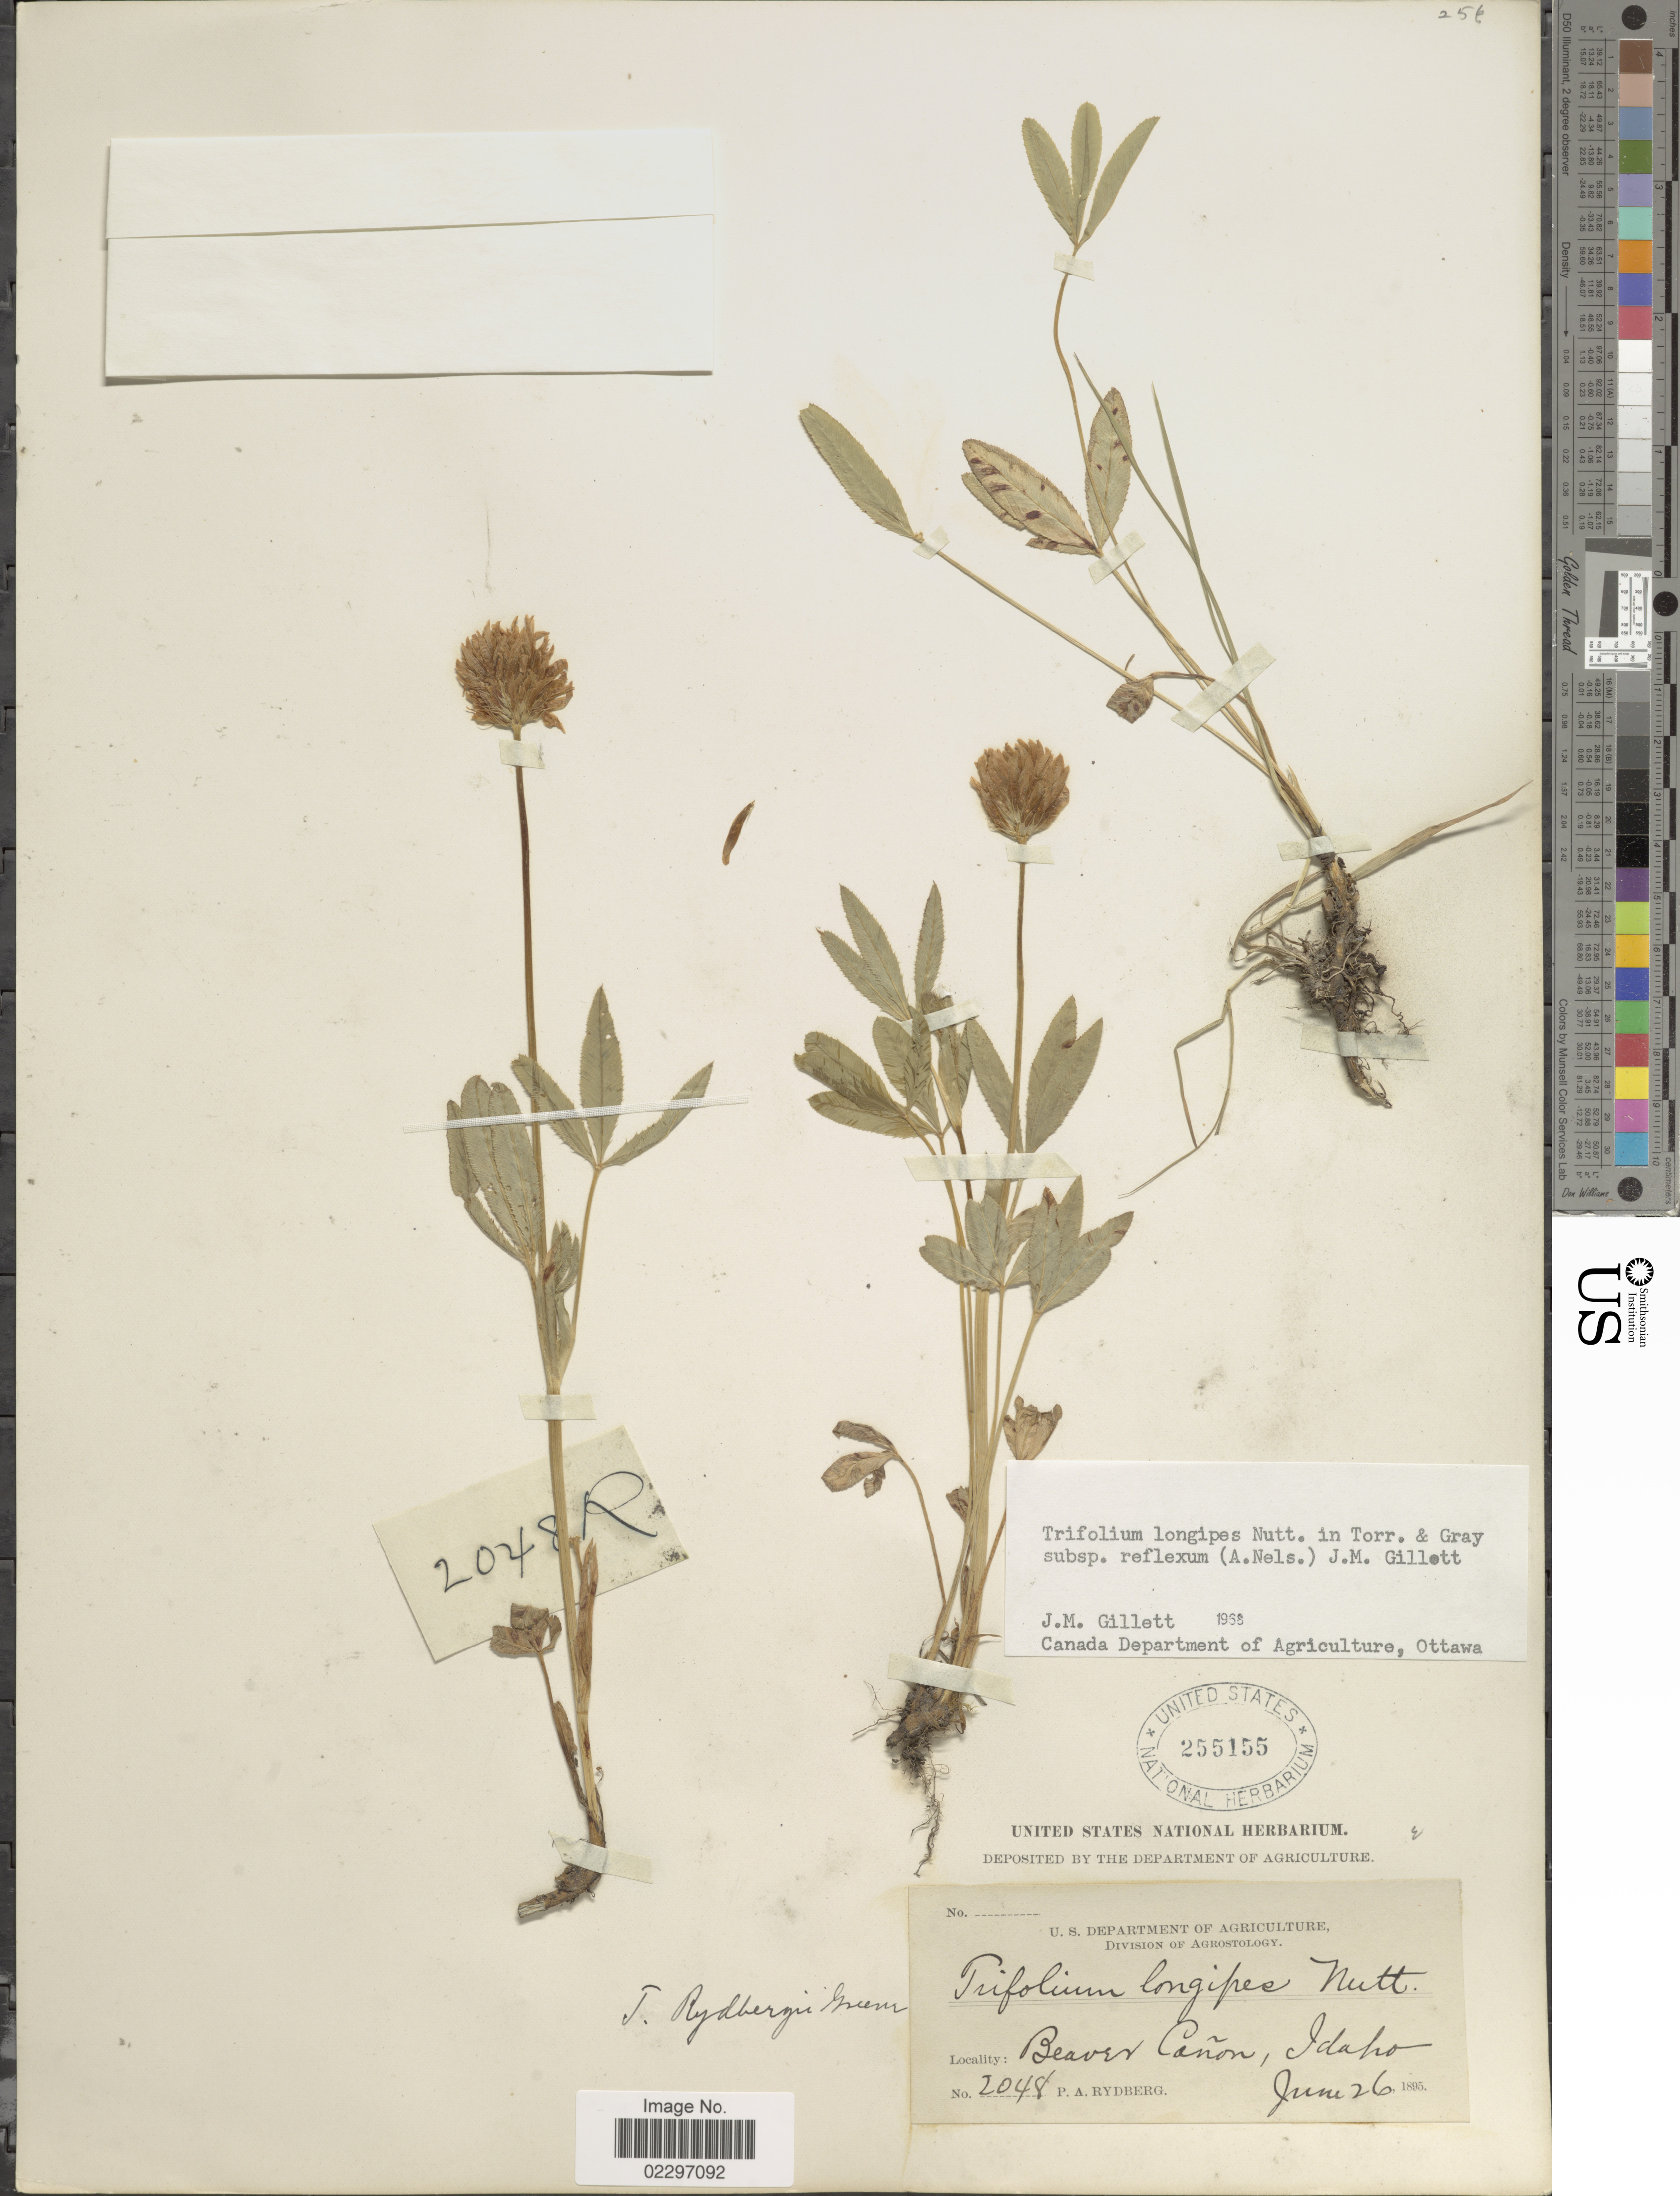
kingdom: Plantae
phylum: Tracheophyta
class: Magnoliopsida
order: Fabales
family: Fabaceae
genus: Trifolium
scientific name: Trifolium longipes subsp. reflexum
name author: (A. Nelson) J.M. Gillet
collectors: P. A. Rydberg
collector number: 2048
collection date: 1895-06-26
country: United States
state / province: Idaho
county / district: Nez Perce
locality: Beaver Cañon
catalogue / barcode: US 255155